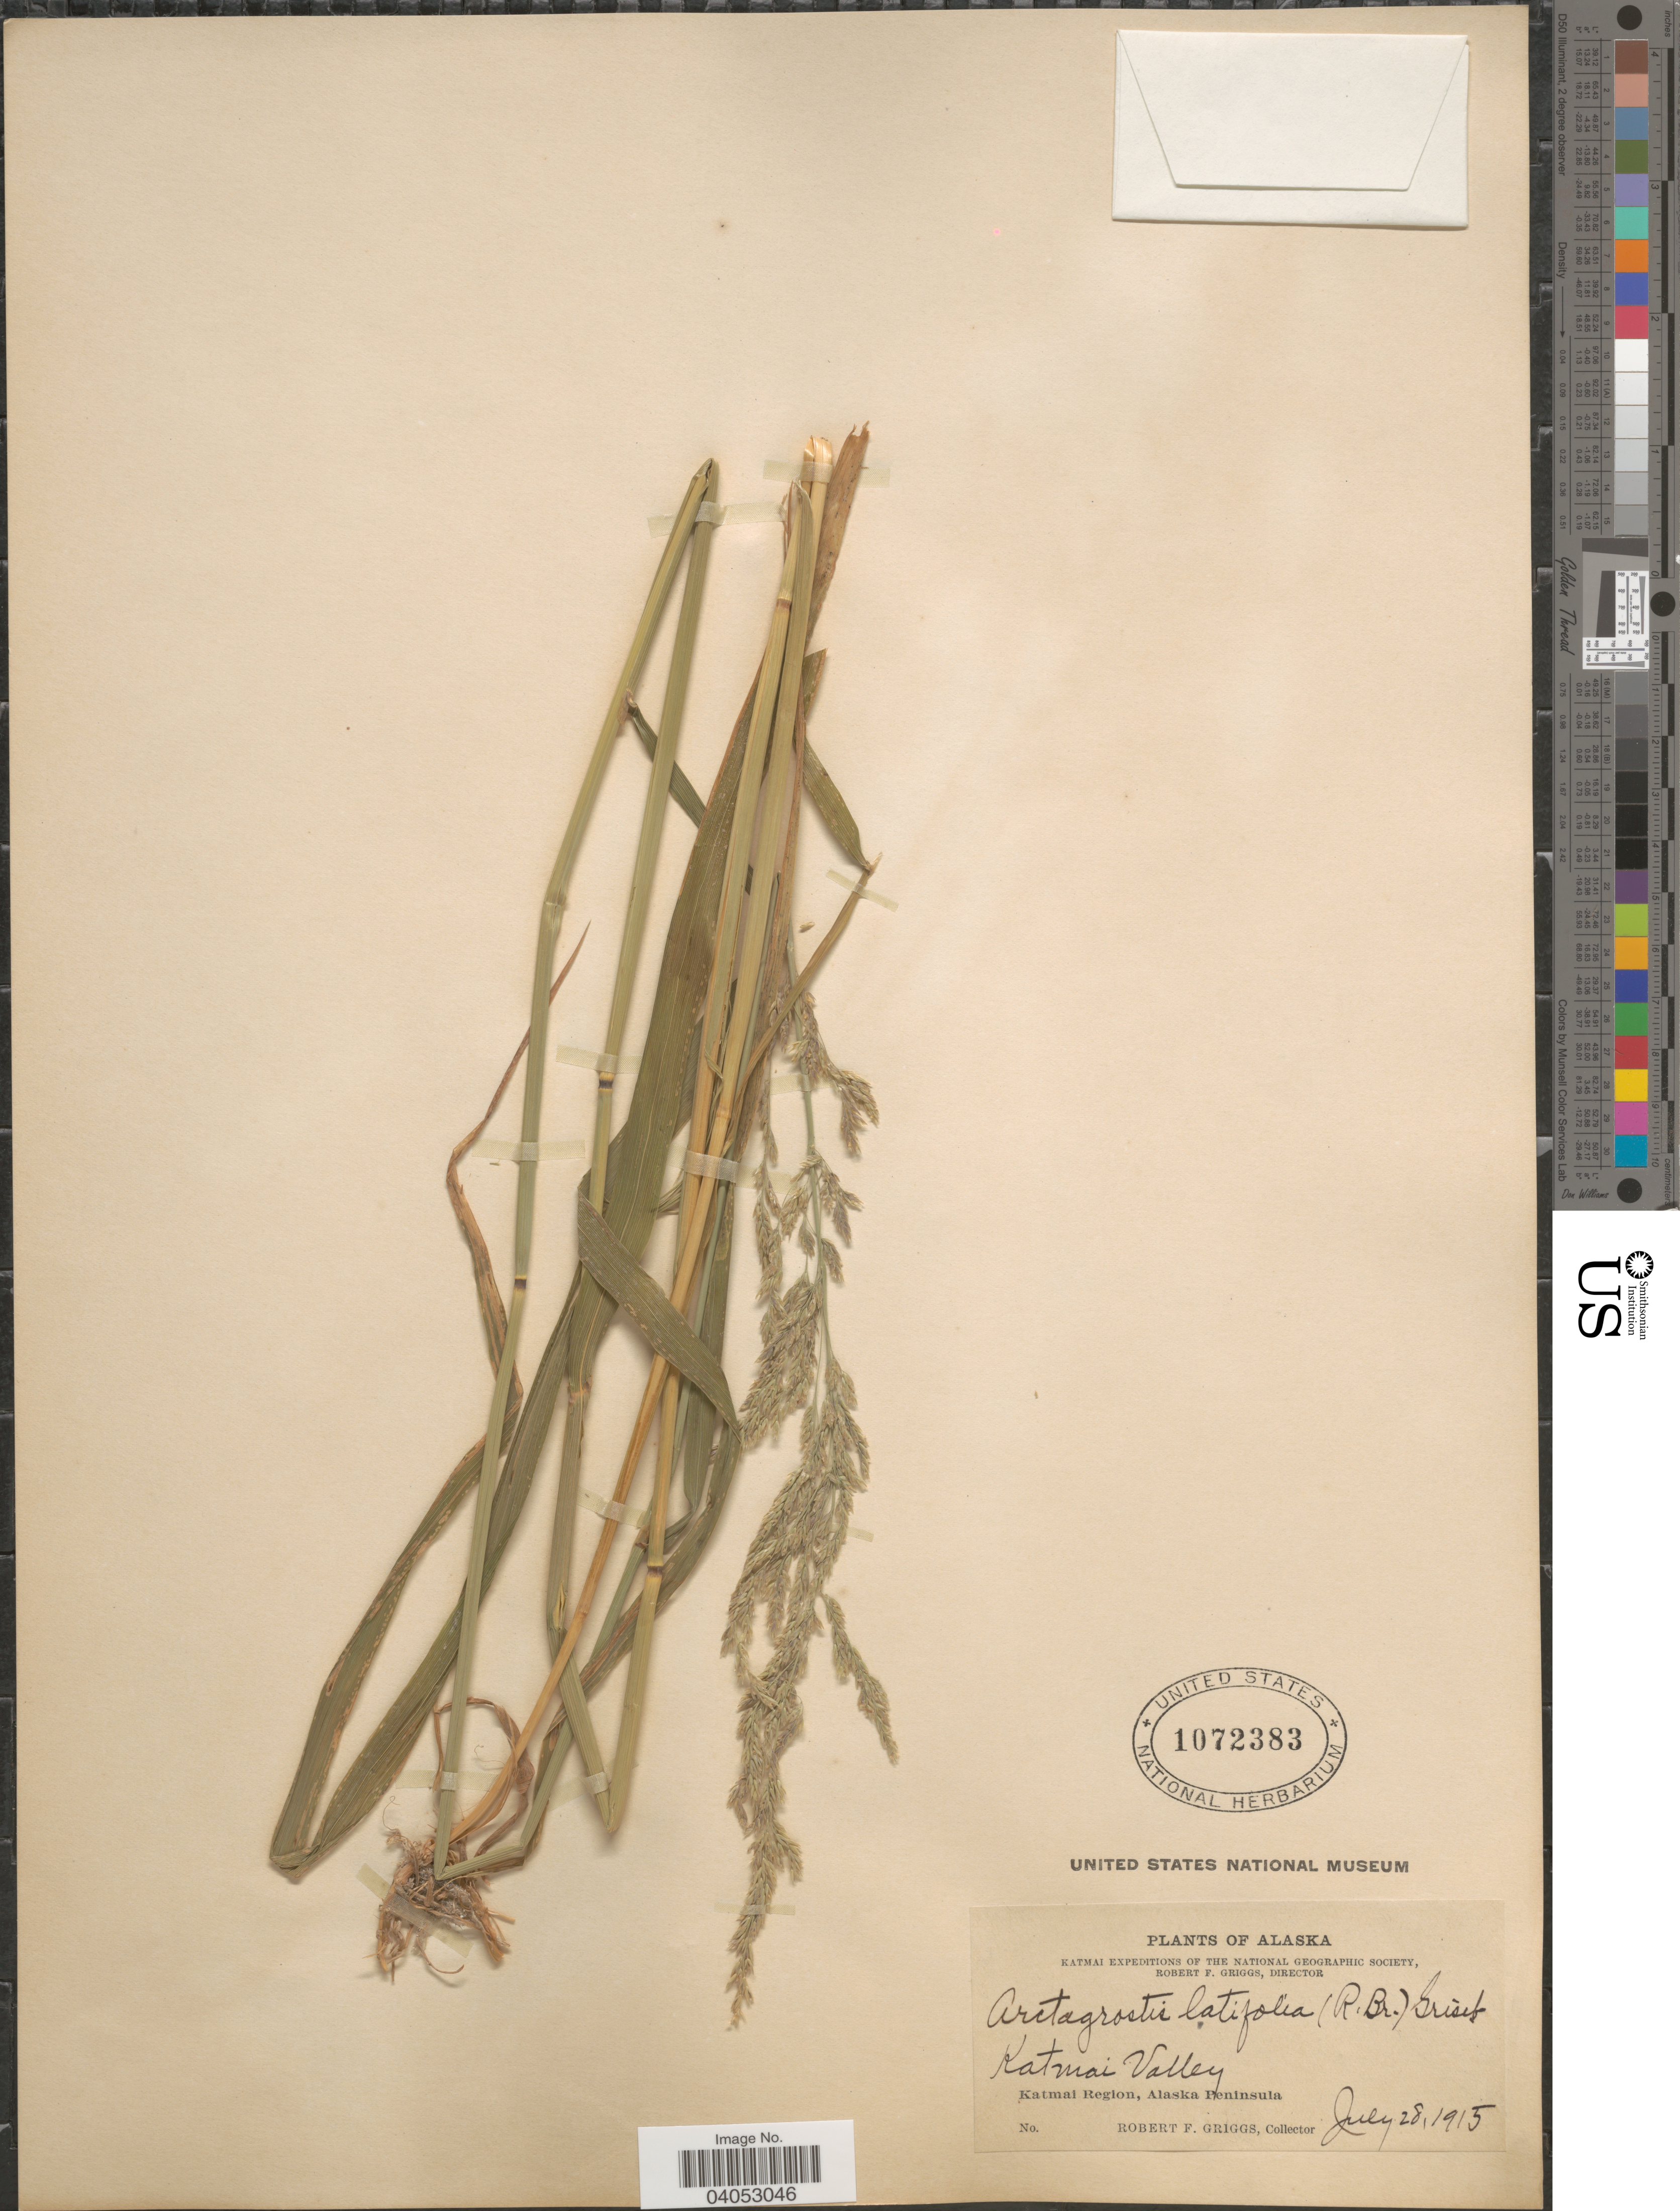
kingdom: Plantae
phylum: Tracheophyta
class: Liliopsida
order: Poales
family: Poaceae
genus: Arctagrostis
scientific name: Arctagrostis latifolia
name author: (R. Br.) Griseb.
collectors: R. F. Griggs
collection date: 1915-07-28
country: United States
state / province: Alaska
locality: Katmai Valley. Katmai Region, Alaska Peninsula.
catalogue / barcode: US 1072383